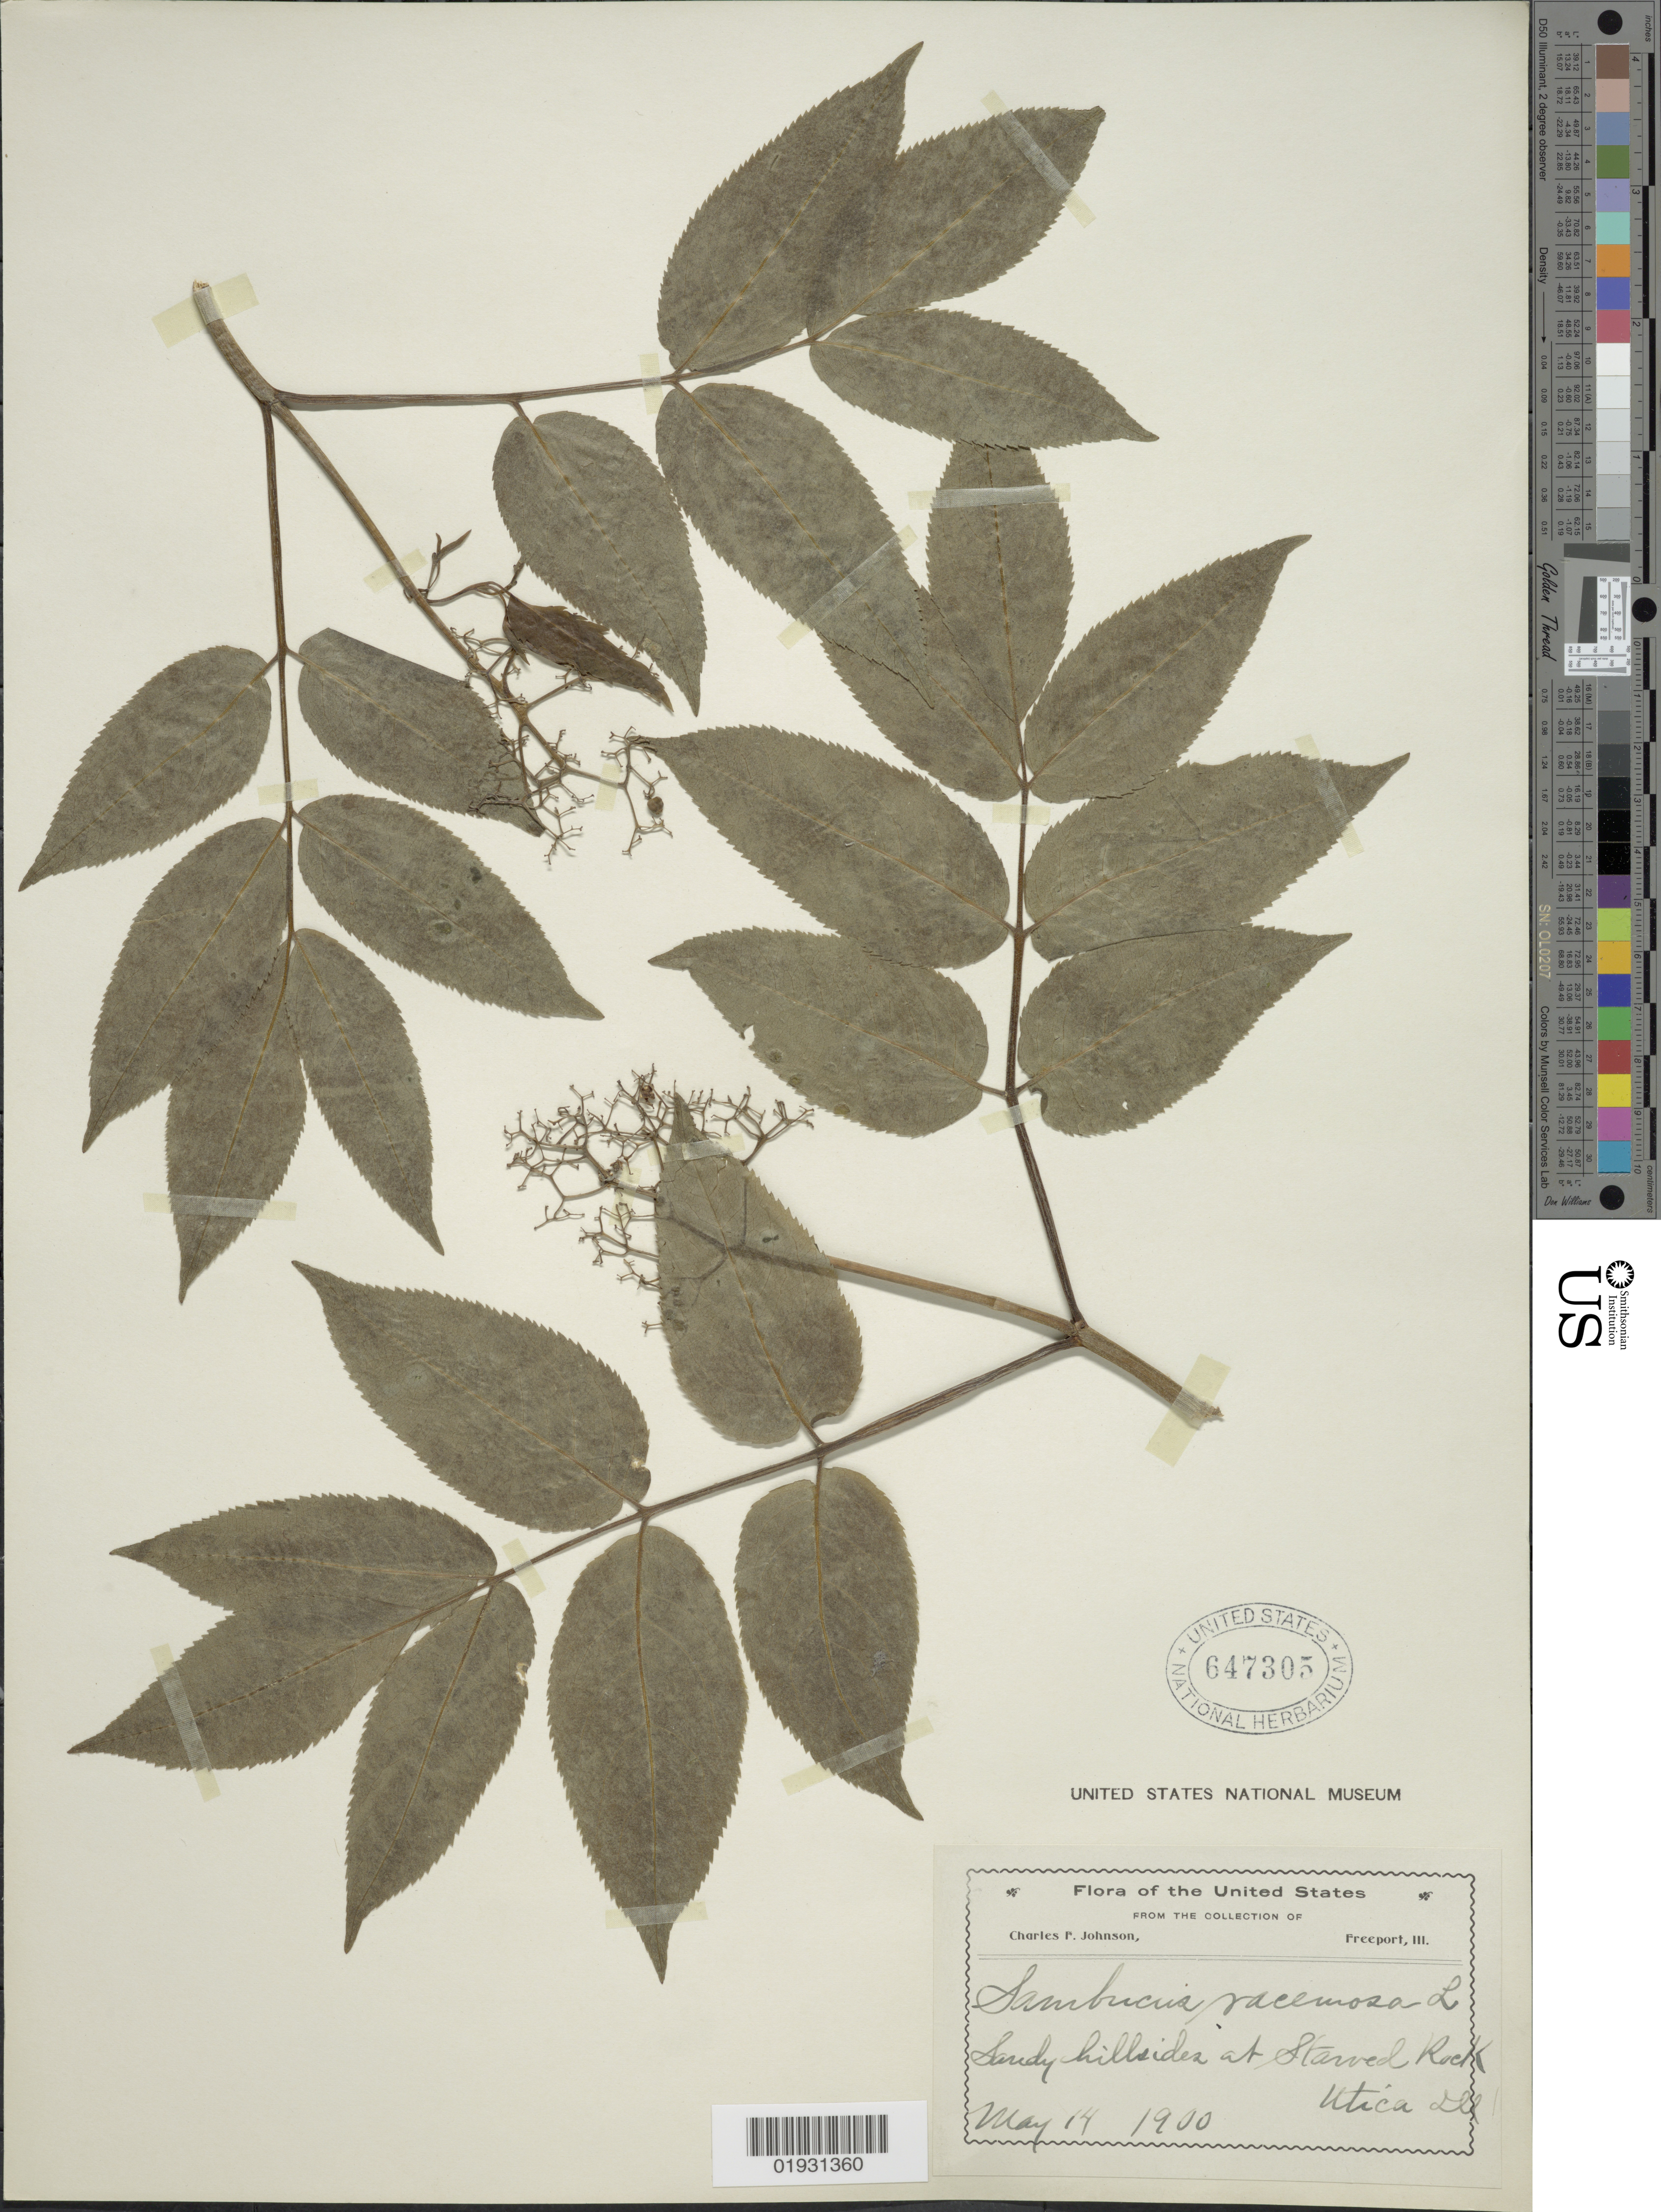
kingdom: Plantae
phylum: Tracheophyta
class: Magnoliopsida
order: Dipsacales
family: Viburnaceae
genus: Sambucus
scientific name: Sambucus racemosa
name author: L.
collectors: C. Johnson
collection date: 1900-05-14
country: United States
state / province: Illinois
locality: Freeport, III, Sandy hillsides at Starved Rock, Utica Ill.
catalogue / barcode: US 647305